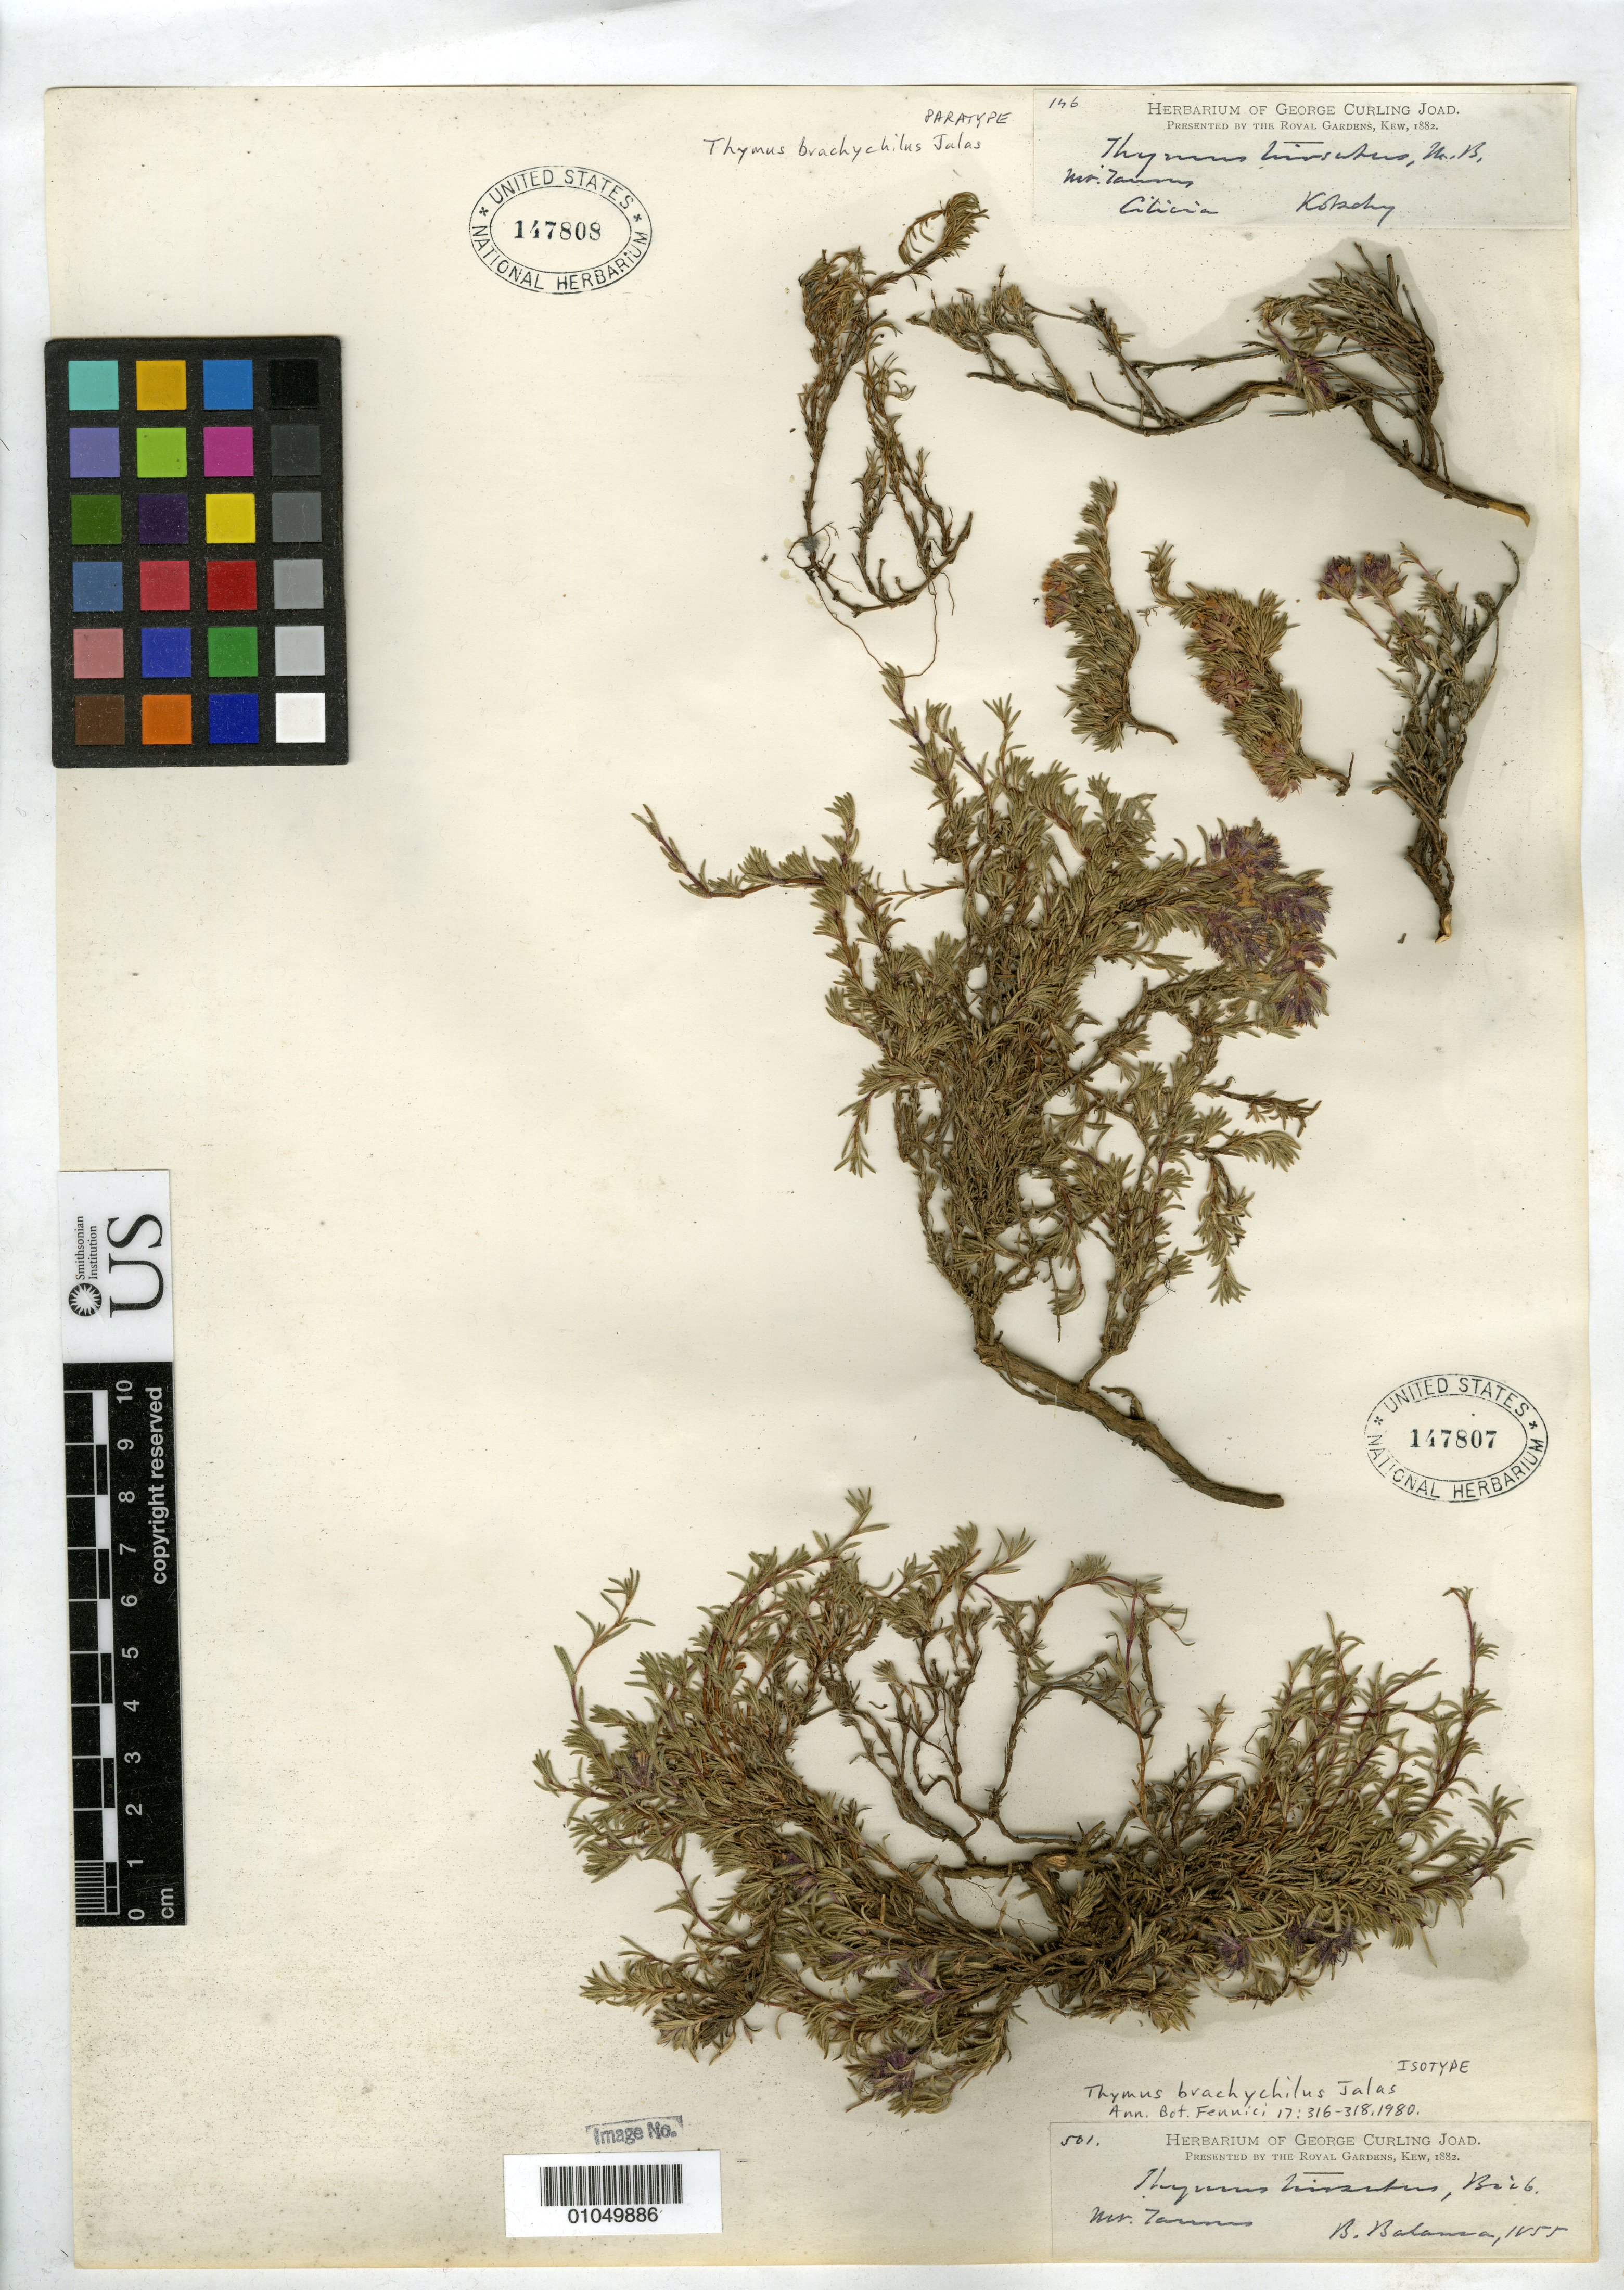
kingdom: Plantae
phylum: Tracheophyta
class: Magnoliopsida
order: Lamiales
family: Lamiaceae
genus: Thymus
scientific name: Thymus brachychilus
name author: Jalus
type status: Isotype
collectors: B. Balansa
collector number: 501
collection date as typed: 1855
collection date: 1855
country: Turkey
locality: Region alpine du Taurus.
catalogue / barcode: US 147807